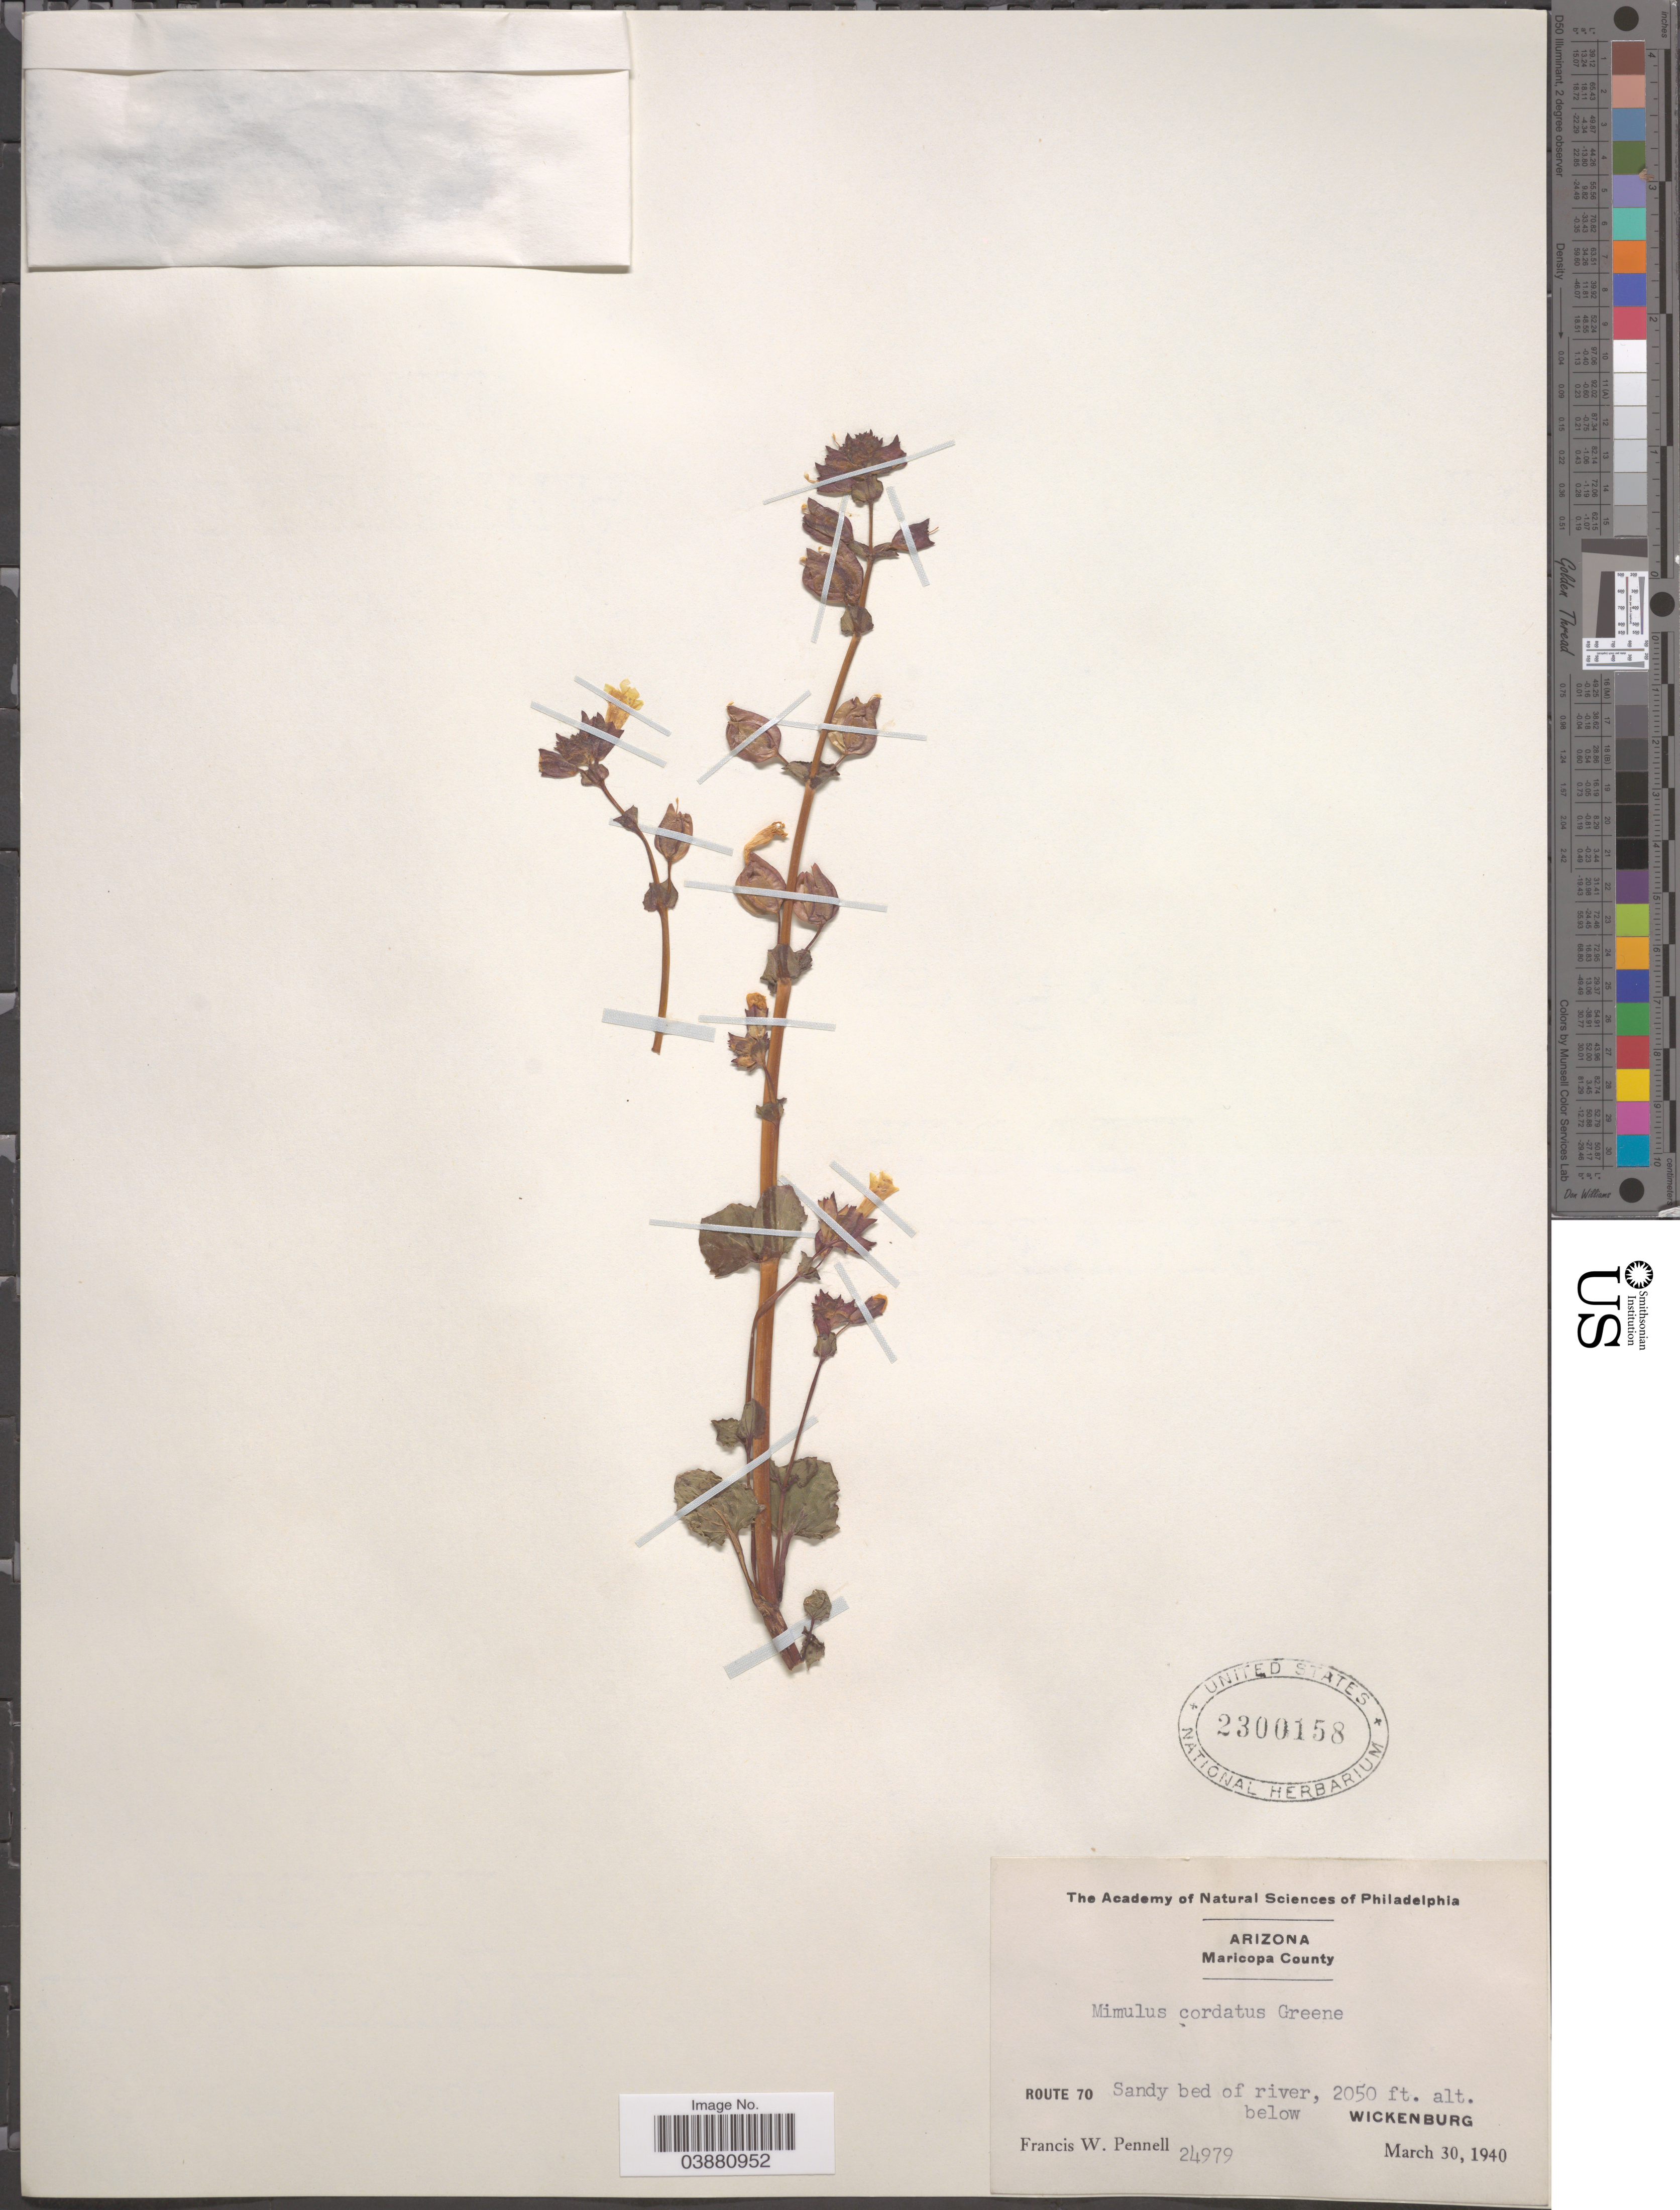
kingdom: Plantae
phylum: Tracheophyta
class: Magnoliopsida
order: Lamiales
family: Phrymaceae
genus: Mimulus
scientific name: Mimulus cordatus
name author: Greene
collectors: F. W. Pennell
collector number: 24979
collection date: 1940-03-30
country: United States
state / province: Arizona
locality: Maricopa County. Route 70. Sandy bed of river, below Wickenburg.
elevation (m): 625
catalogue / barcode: US 2300158